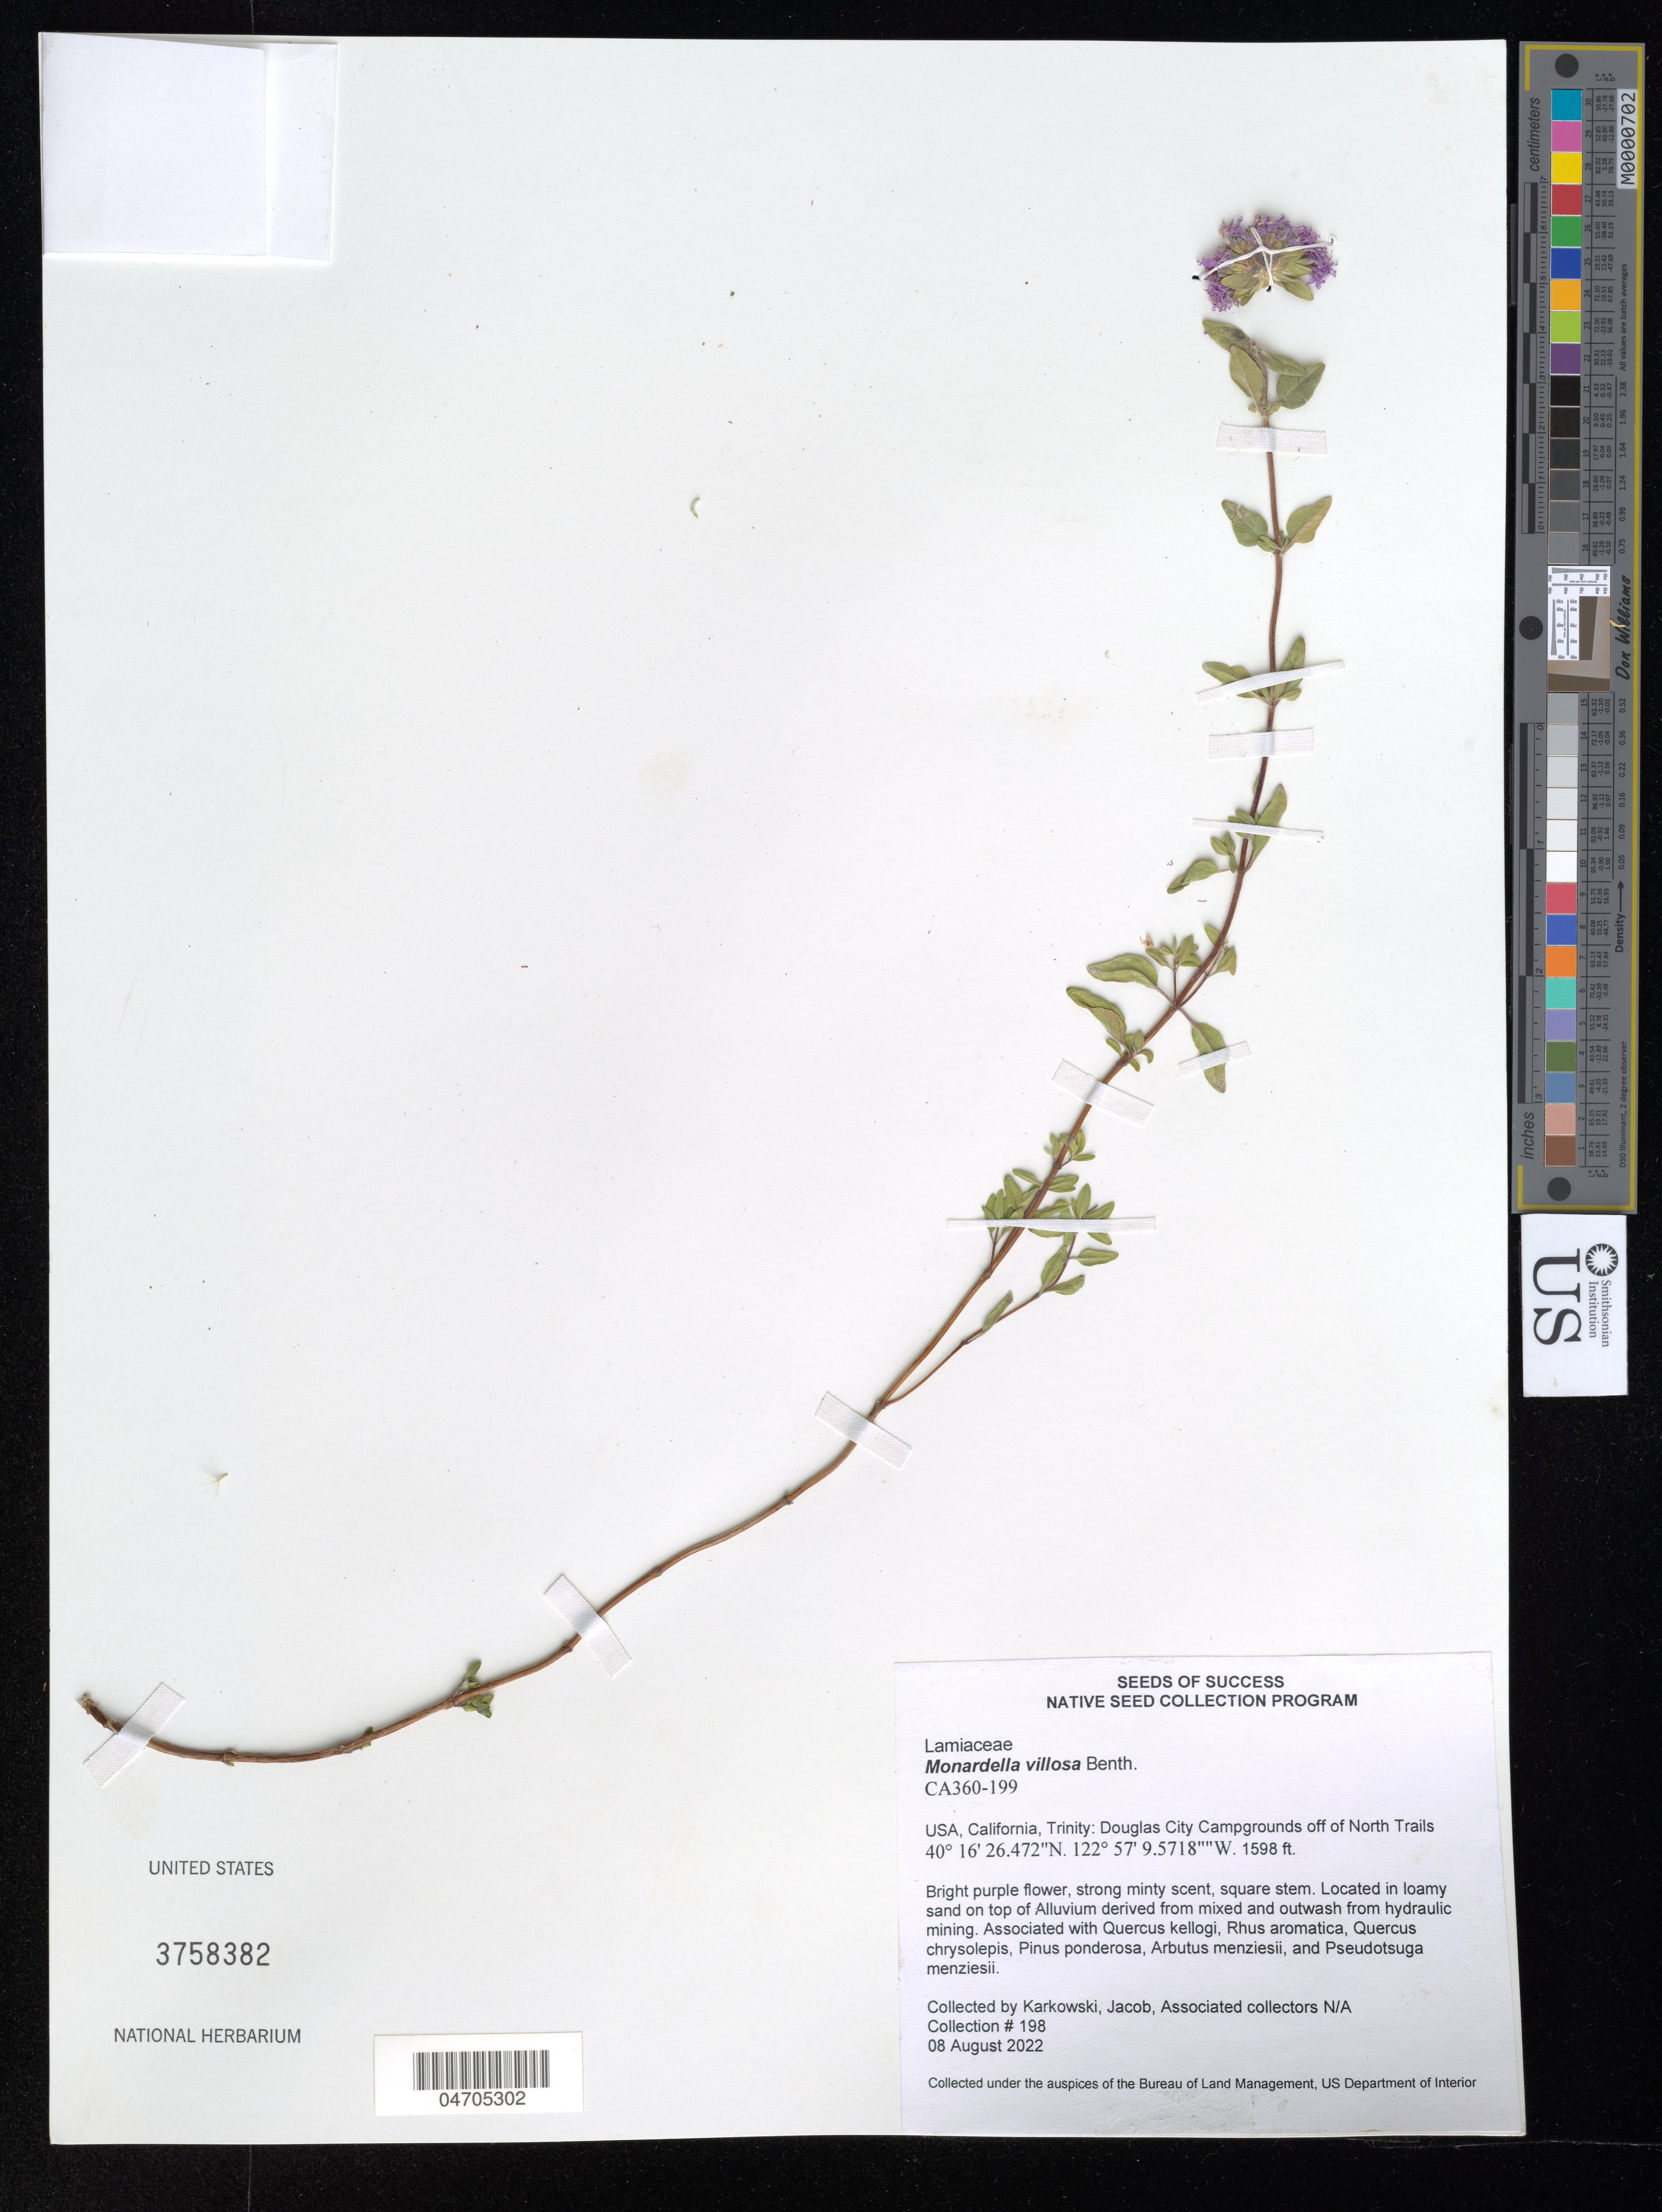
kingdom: Plantae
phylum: Tracheophyta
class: Magnoliopsida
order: Lamiales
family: Lamiaceae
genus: Monardella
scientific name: Monardella villosa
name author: Benth.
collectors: J. Karkowski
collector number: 198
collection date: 2022-08-08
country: United States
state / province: California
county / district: Trinity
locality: Trinity: Douglas City Campgrounds off of North Trails.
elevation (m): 487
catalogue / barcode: US 3758382